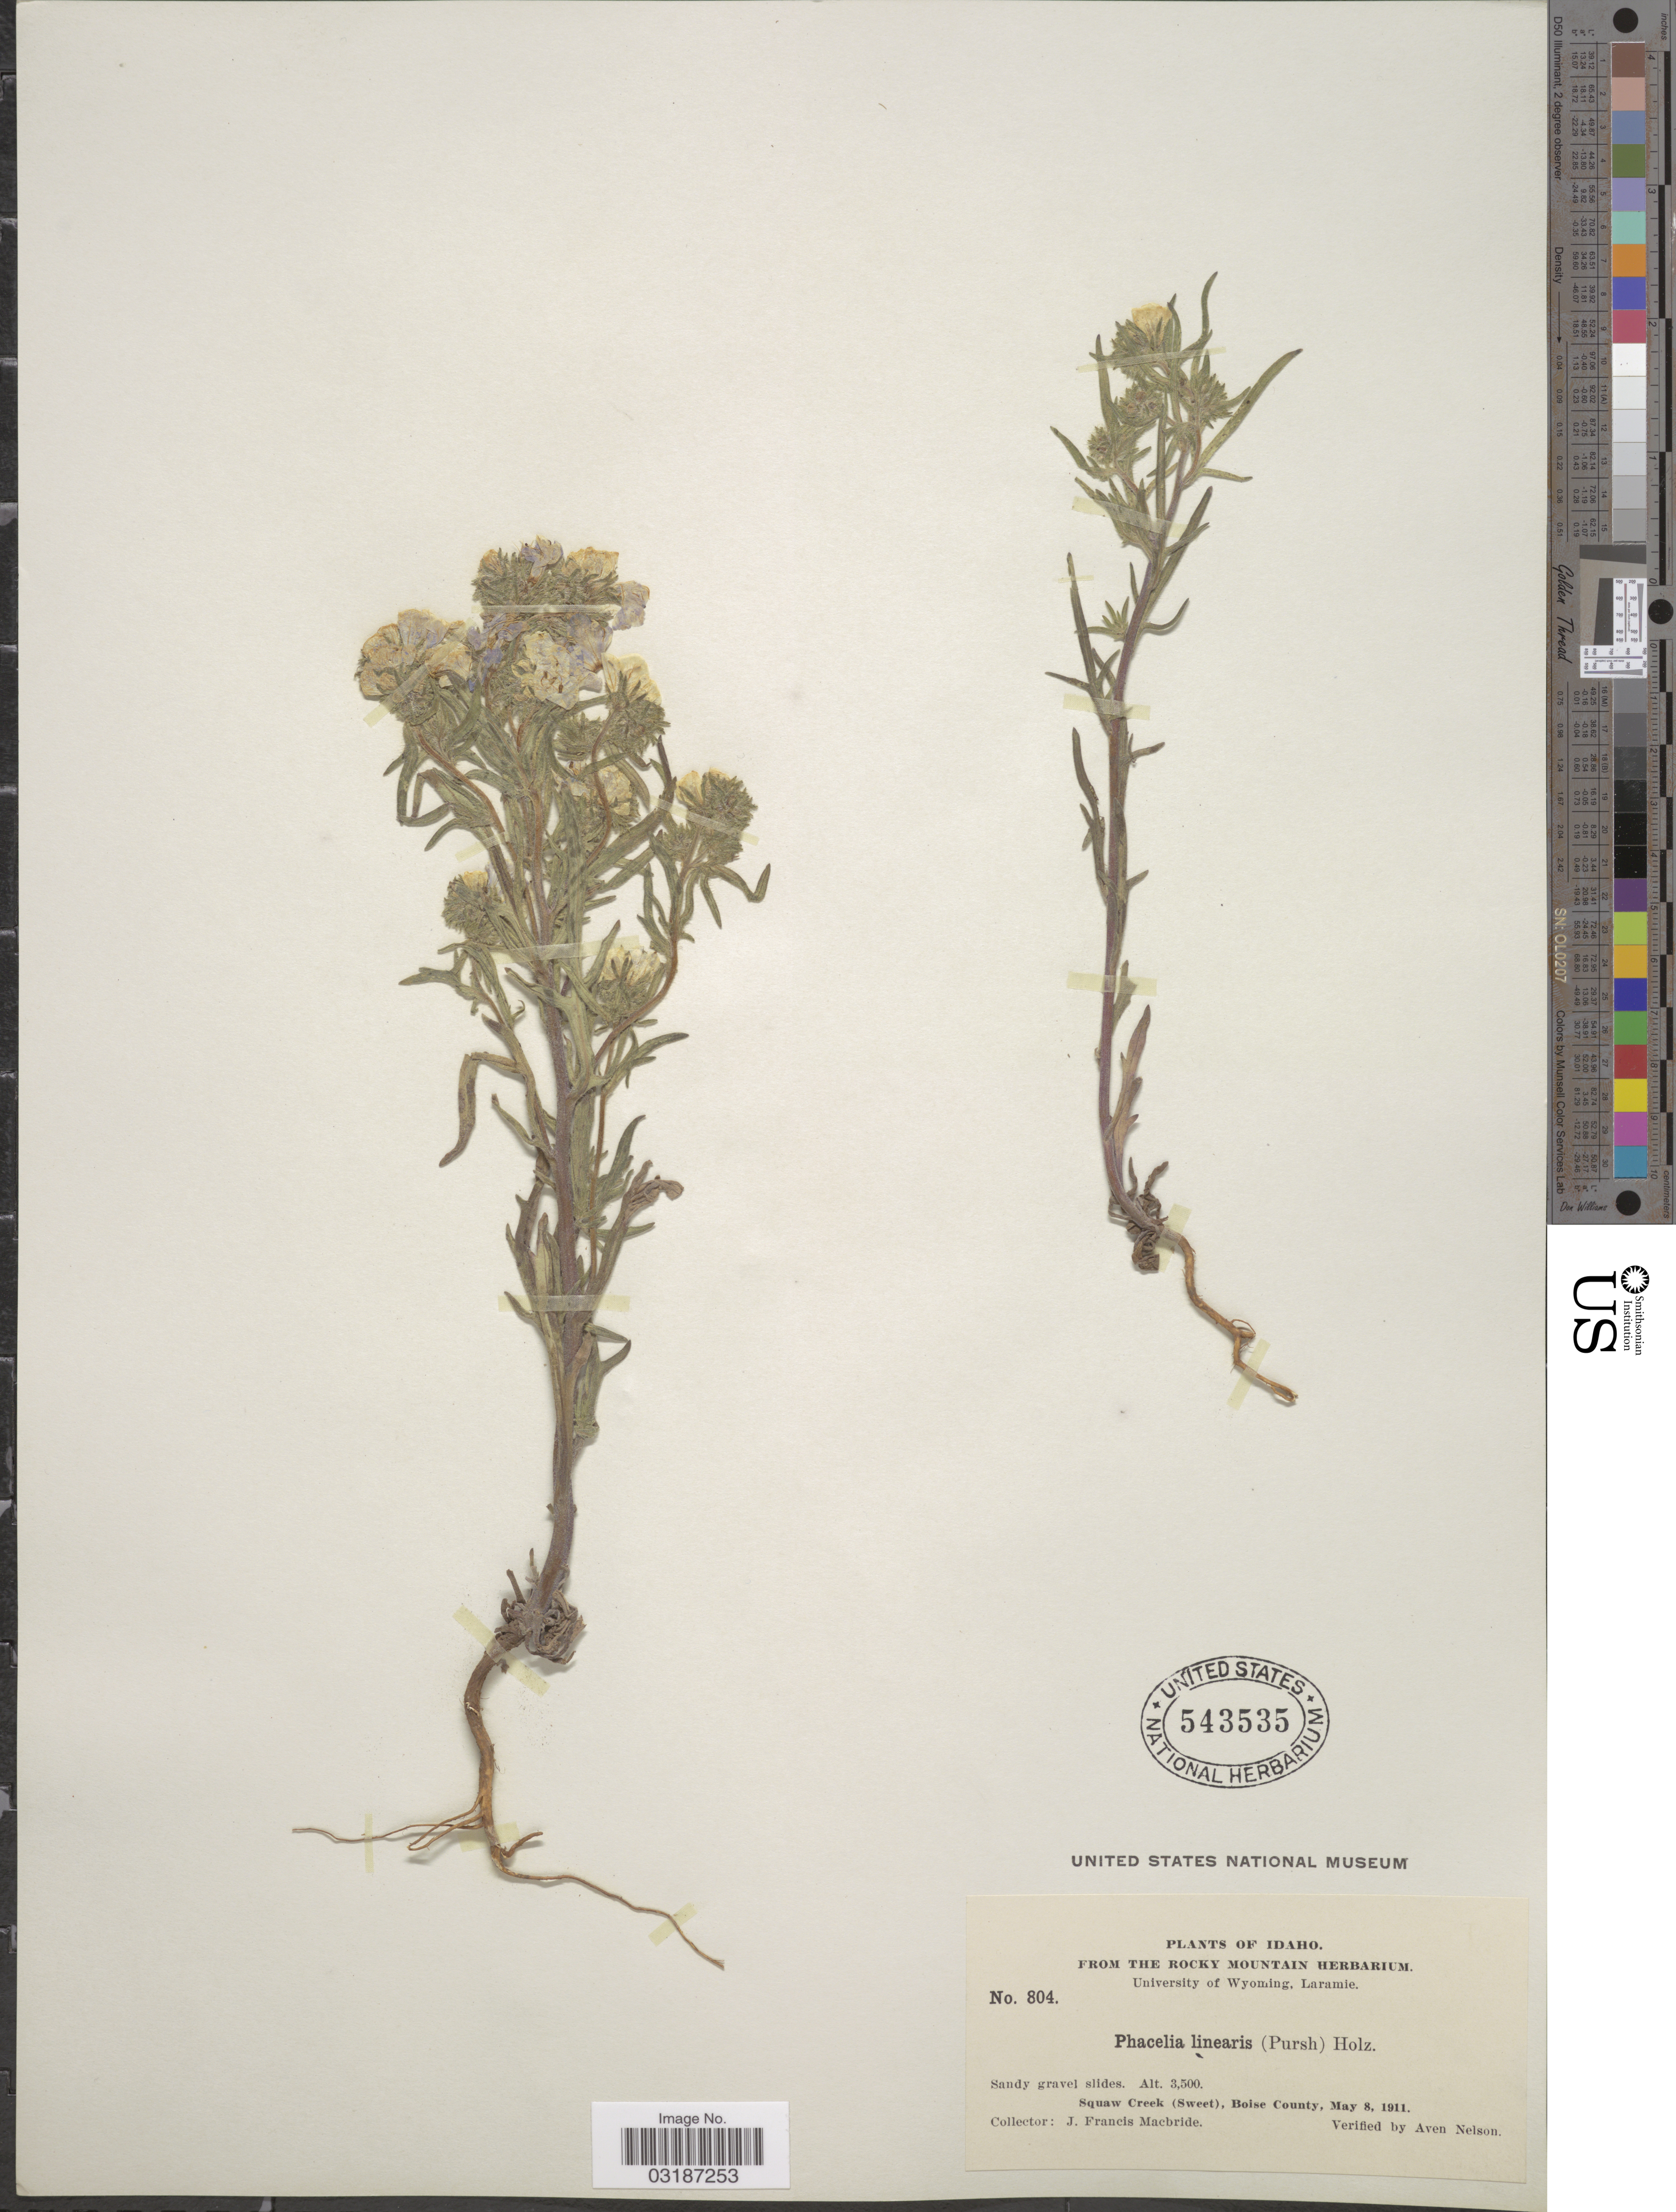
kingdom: Plantae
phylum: Tracheophyta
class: Magnoliopsida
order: Boraginales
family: Hydrophyllaceae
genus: Phacelia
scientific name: Phacelia linearis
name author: (Pursh) Holz.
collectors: J. F. Macbride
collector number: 804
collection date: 1911-05-08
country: United States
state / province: Idaho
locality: Squaw Creek (Sweet), Boise County.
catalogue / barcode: US 543535